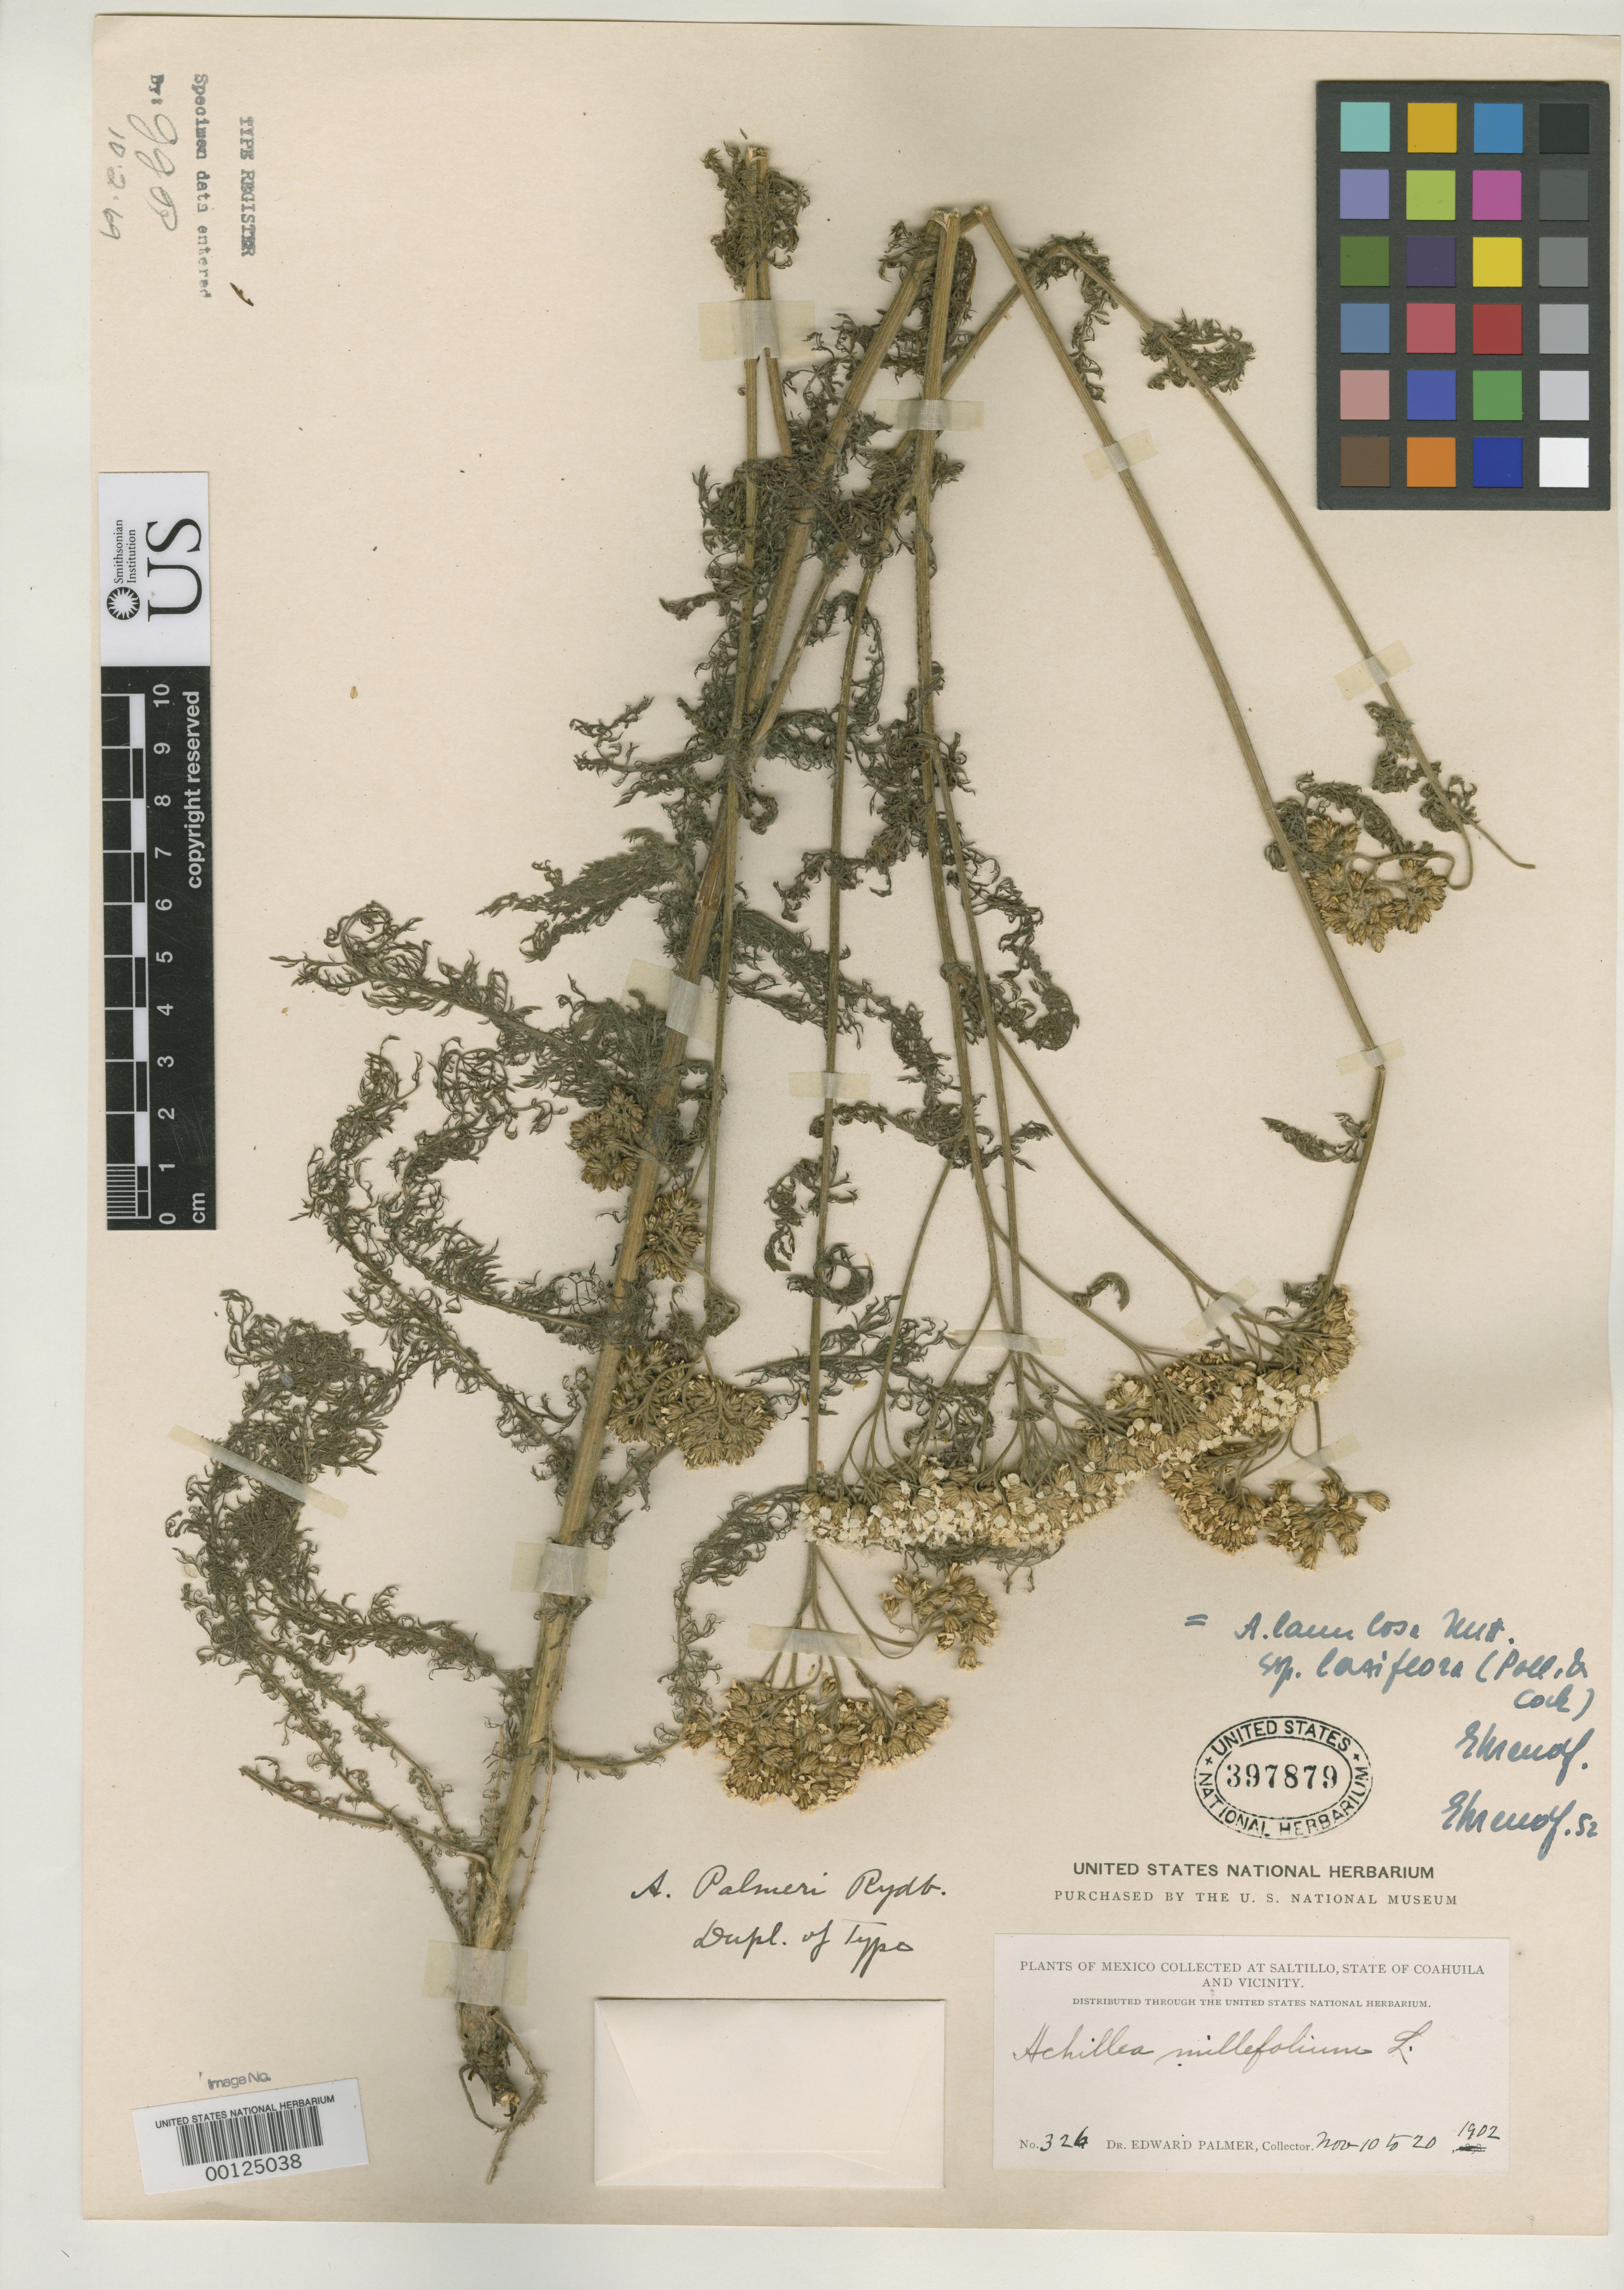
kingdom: Plantae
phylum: Tracheophyta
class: Magnoliopsida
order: Asterales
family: Asteraceae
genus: Achillea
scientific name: Achillea palmeri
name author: Rydb.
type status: Isotype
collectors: E. Palmer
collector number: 326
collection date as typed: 10 Nov 1902 to 20 Nov 1902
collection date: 1902-11-10/1902-11-20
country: Mexico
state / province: Coahuila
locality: Saltillo.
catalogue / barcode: US 397879